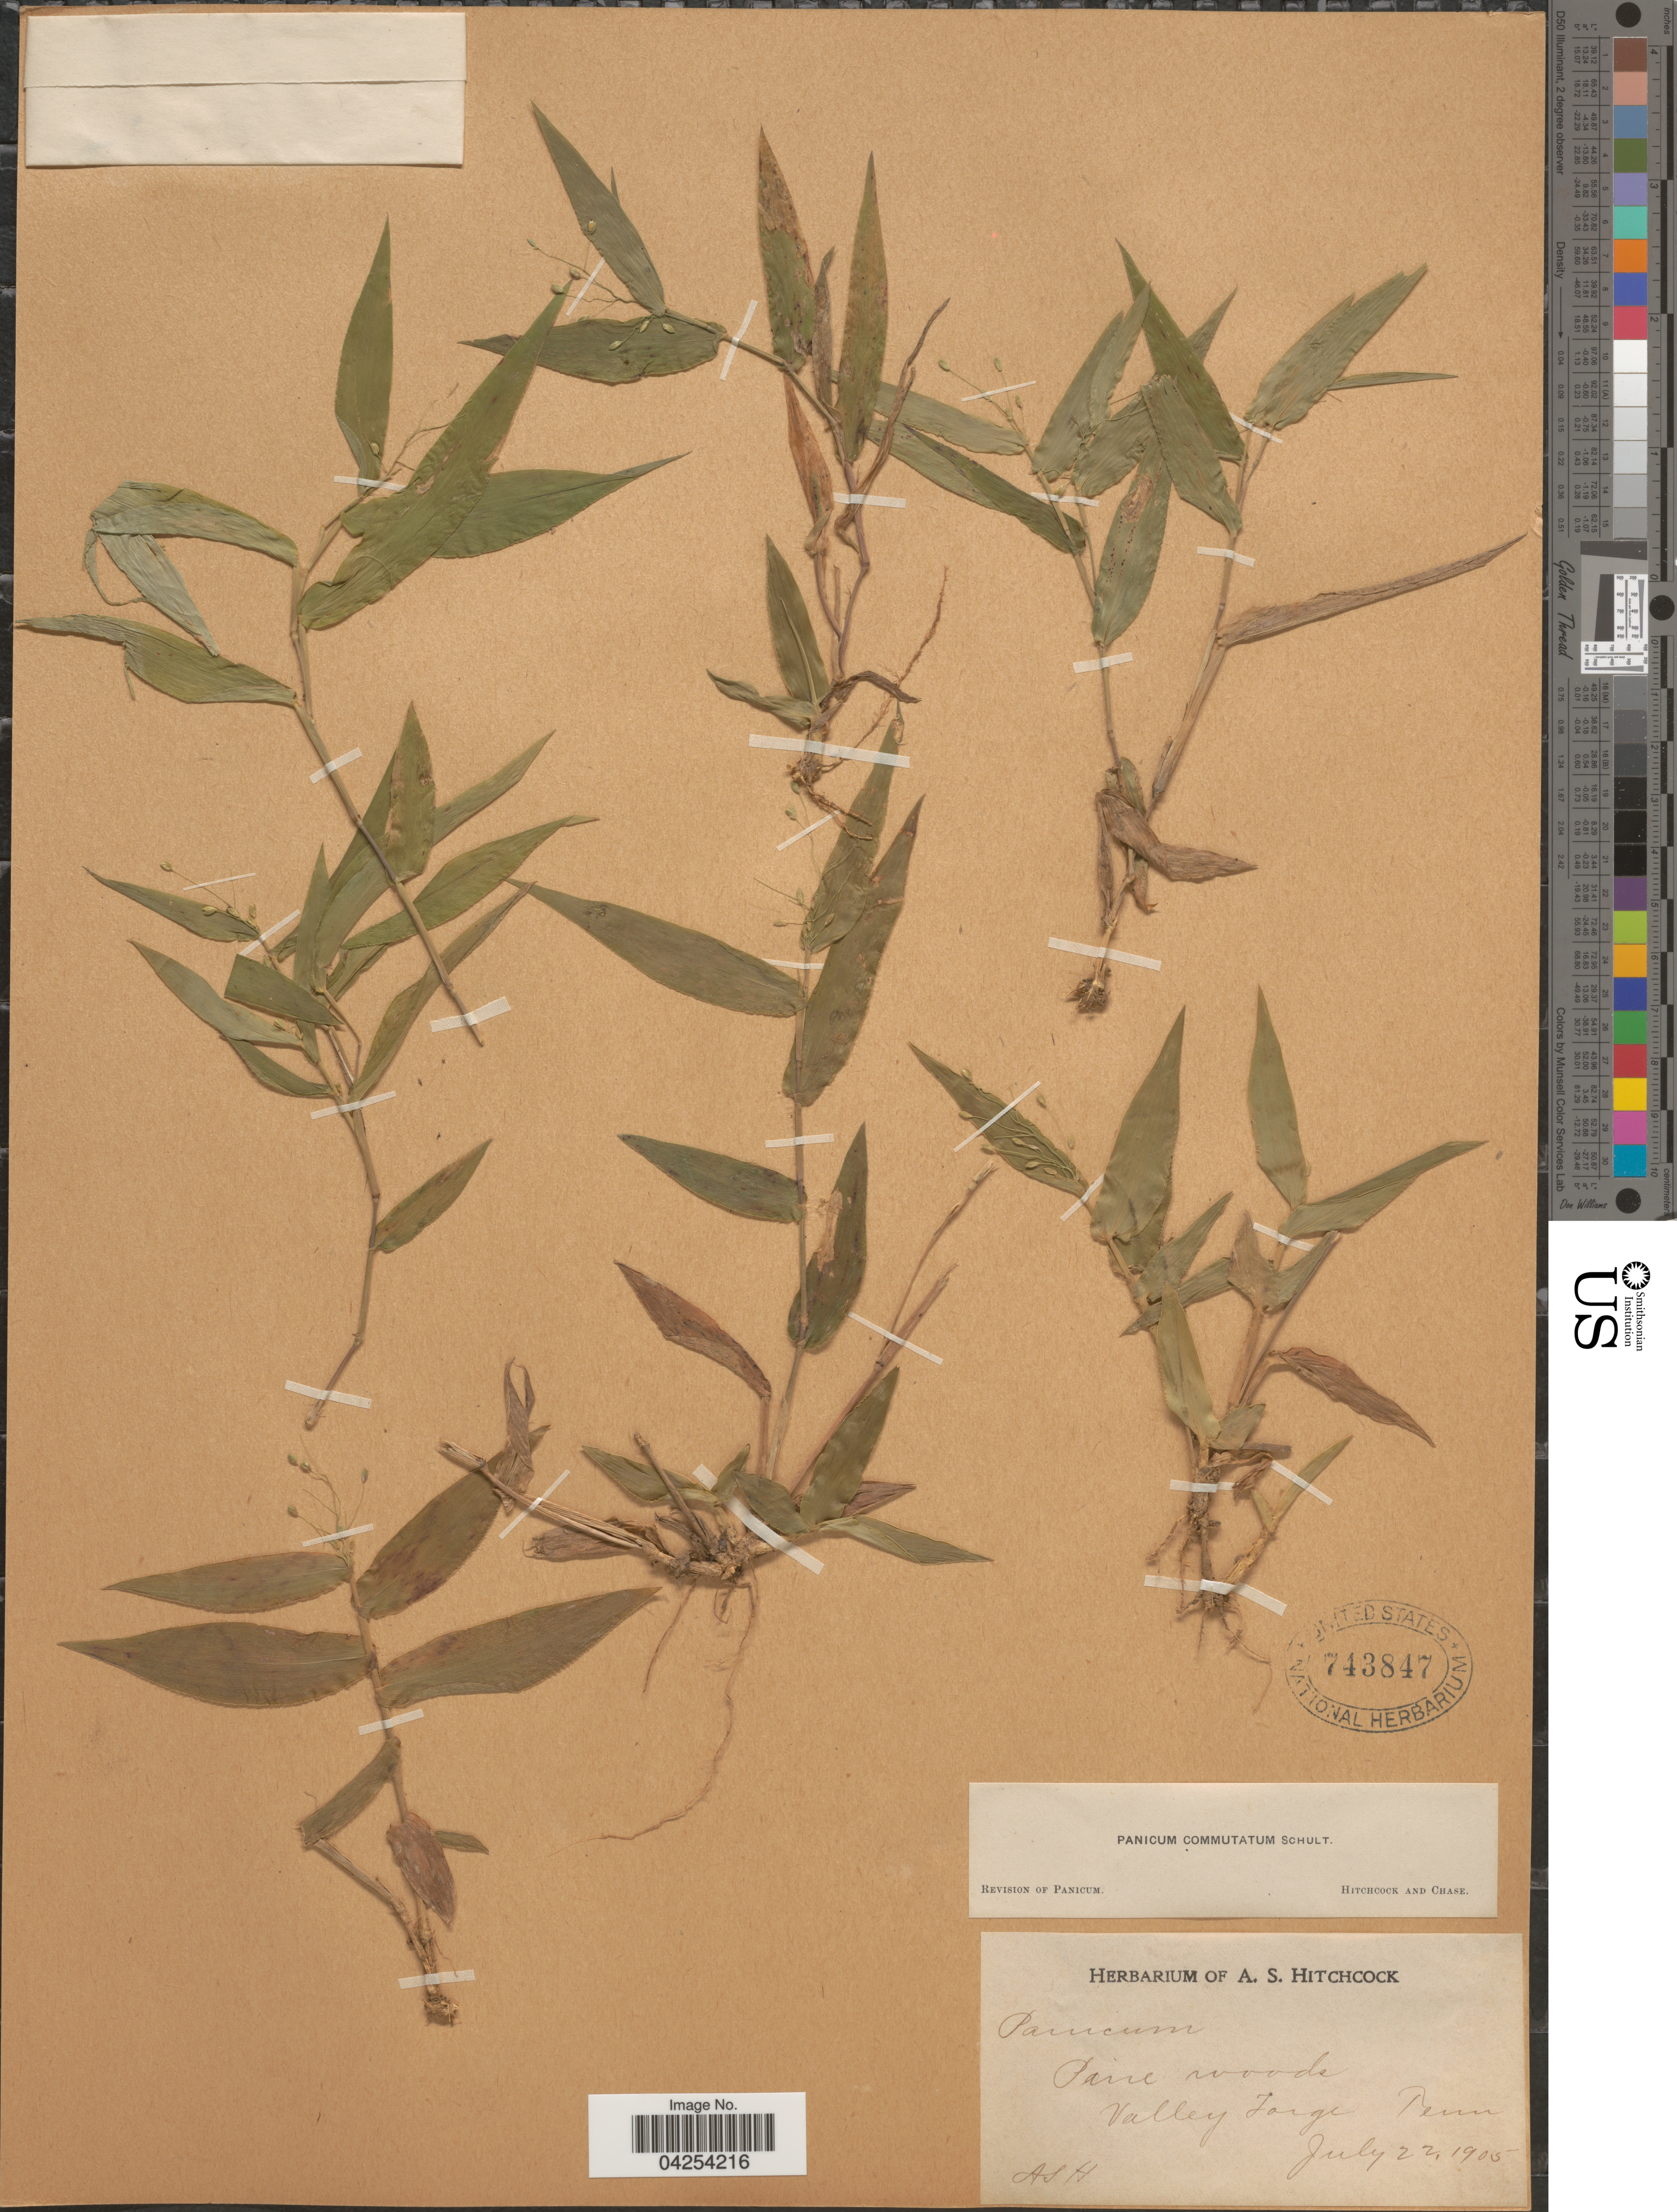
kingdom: Plantae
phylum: Tracheophyta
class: Liliopsida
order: Poales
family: Poaceae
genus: Dichanthelium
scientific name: Dichanthelium commutatum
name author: (Schult.) Gould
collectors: A. S. Hitchcock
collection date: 1905-07-22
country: United States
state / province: Tennessee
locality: Valley Gorge.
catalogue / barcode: US 743847